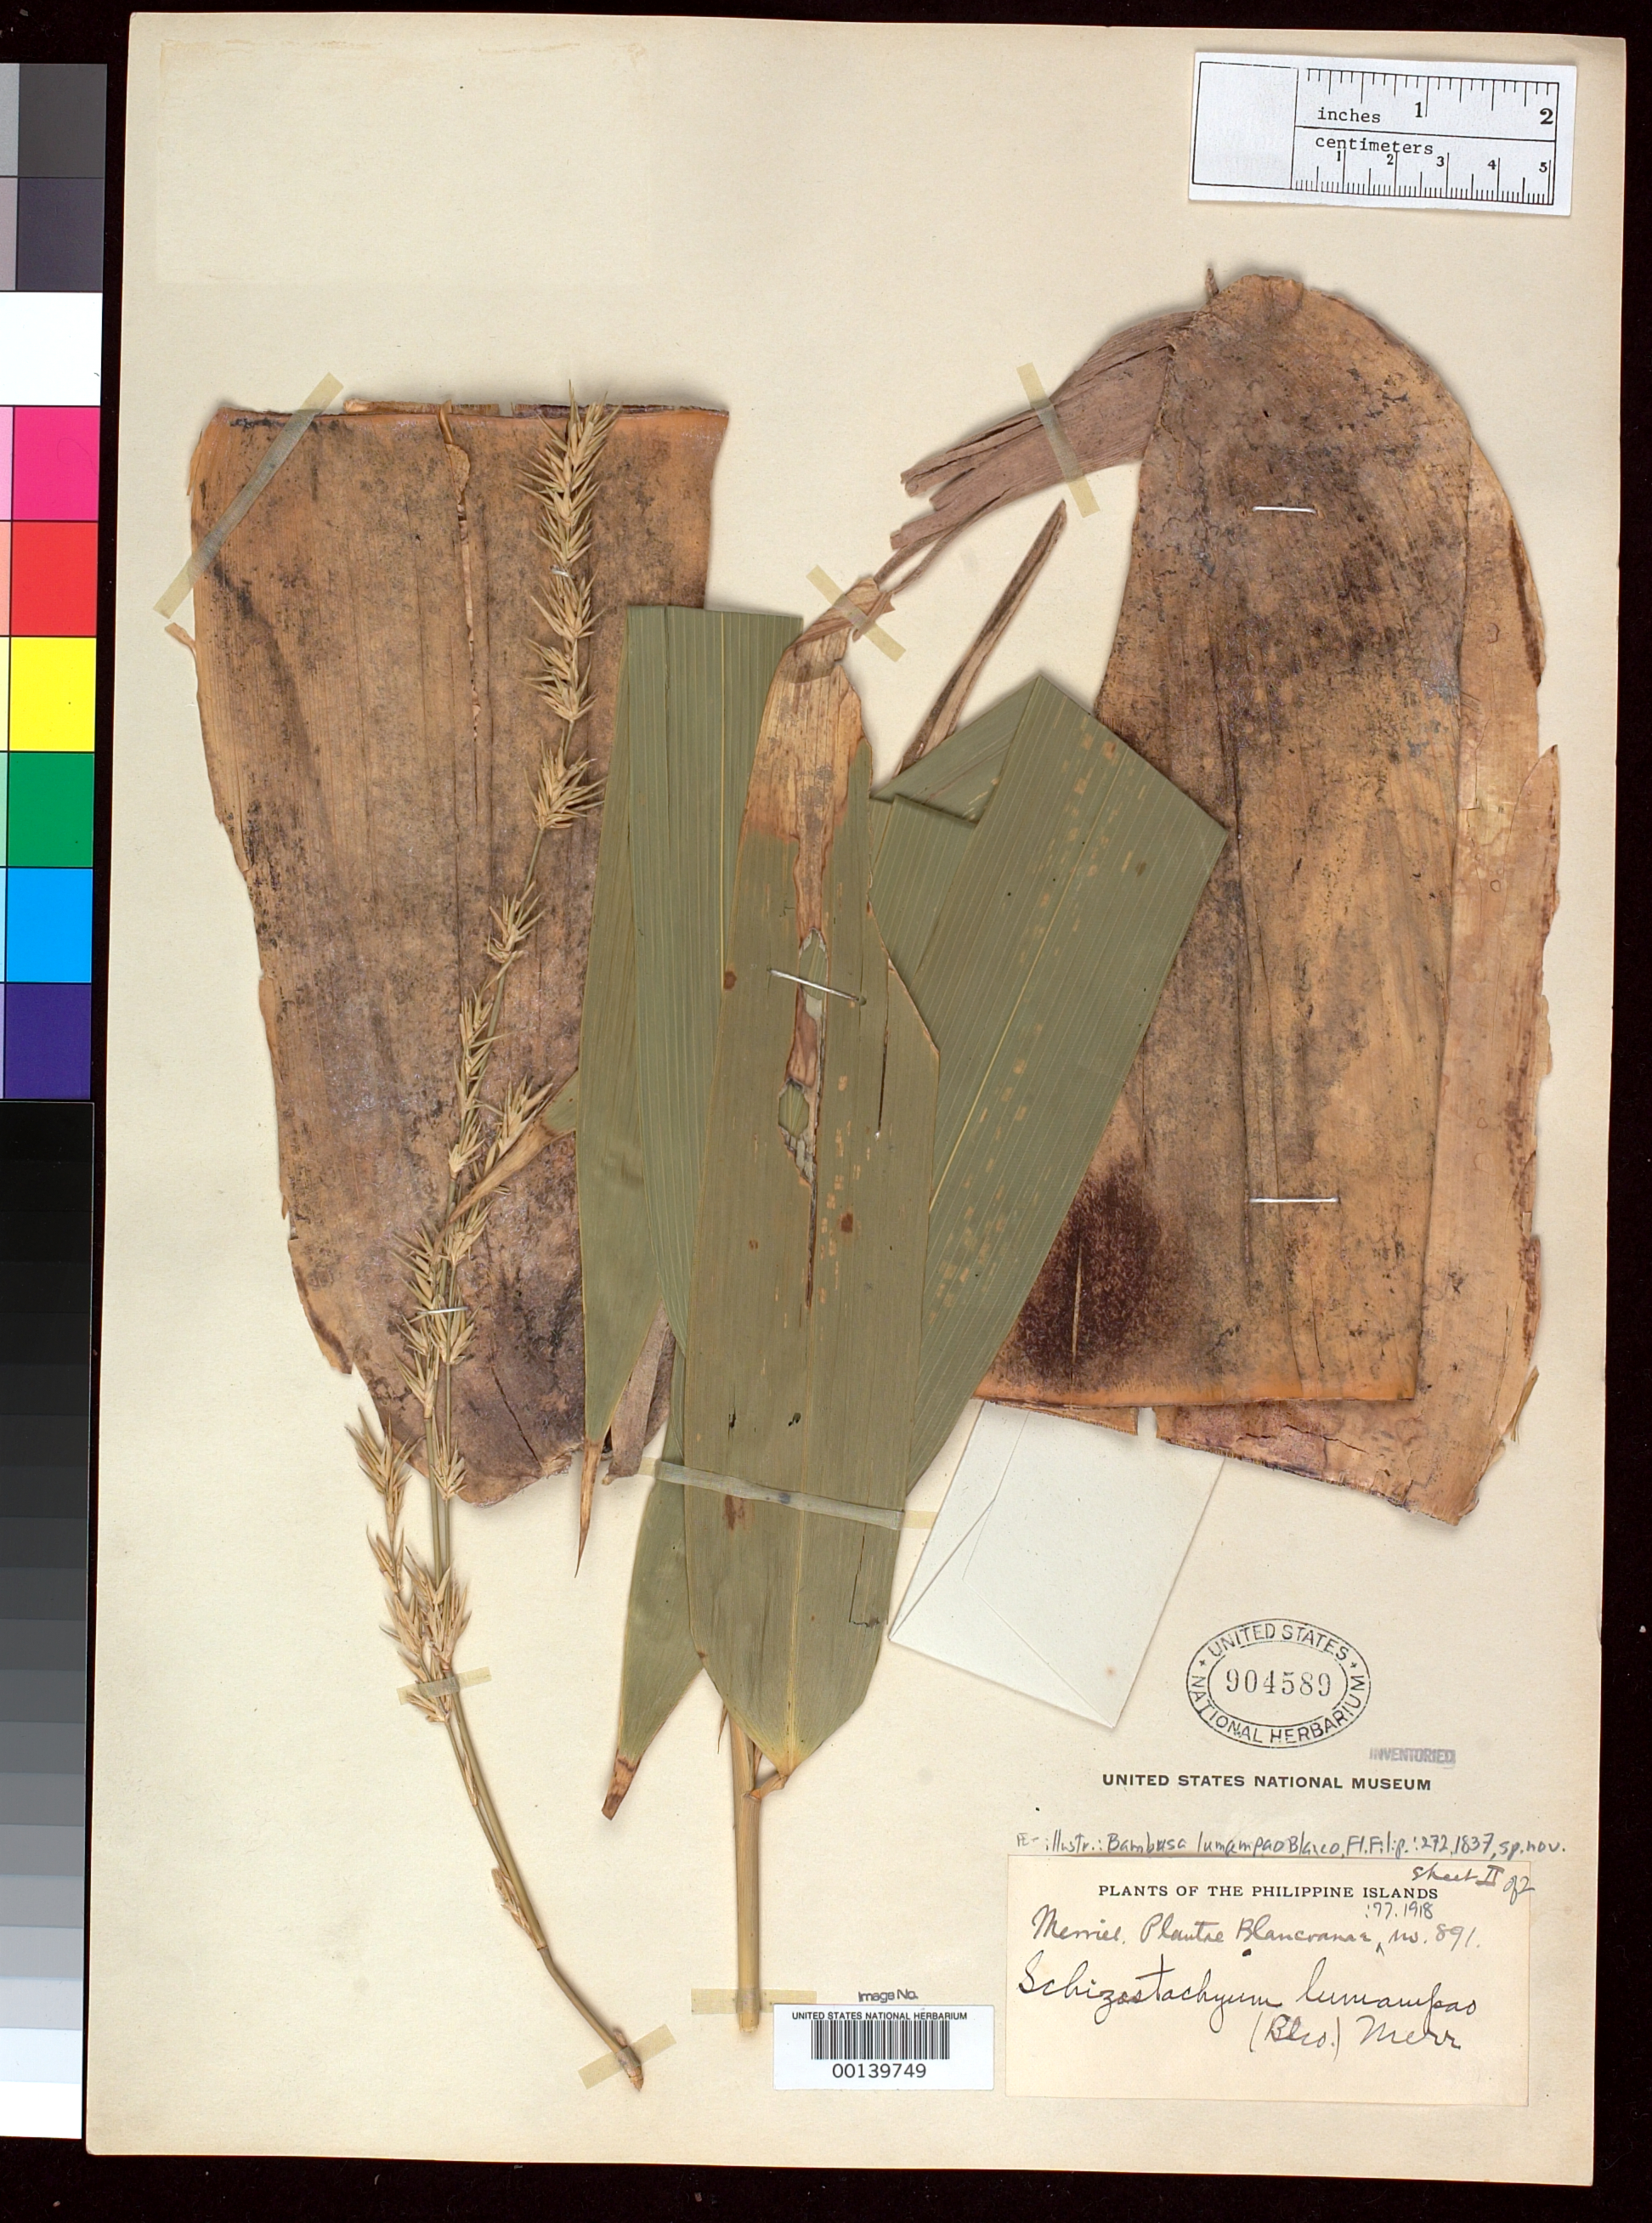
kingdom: Plantae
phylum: Tracheophyta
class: Liliopsida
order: Poales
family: Poaceae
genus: Schizostachyum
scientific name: Schizostachyum lumampao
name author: (Blanco) Merr.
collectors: E. D. Merrill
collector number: Sp. Blancoan. 0891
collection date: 1916-10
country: Philippines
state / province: Calabarzon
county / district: Rizal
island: Luzon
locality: Antipolo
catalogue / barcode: US 904589